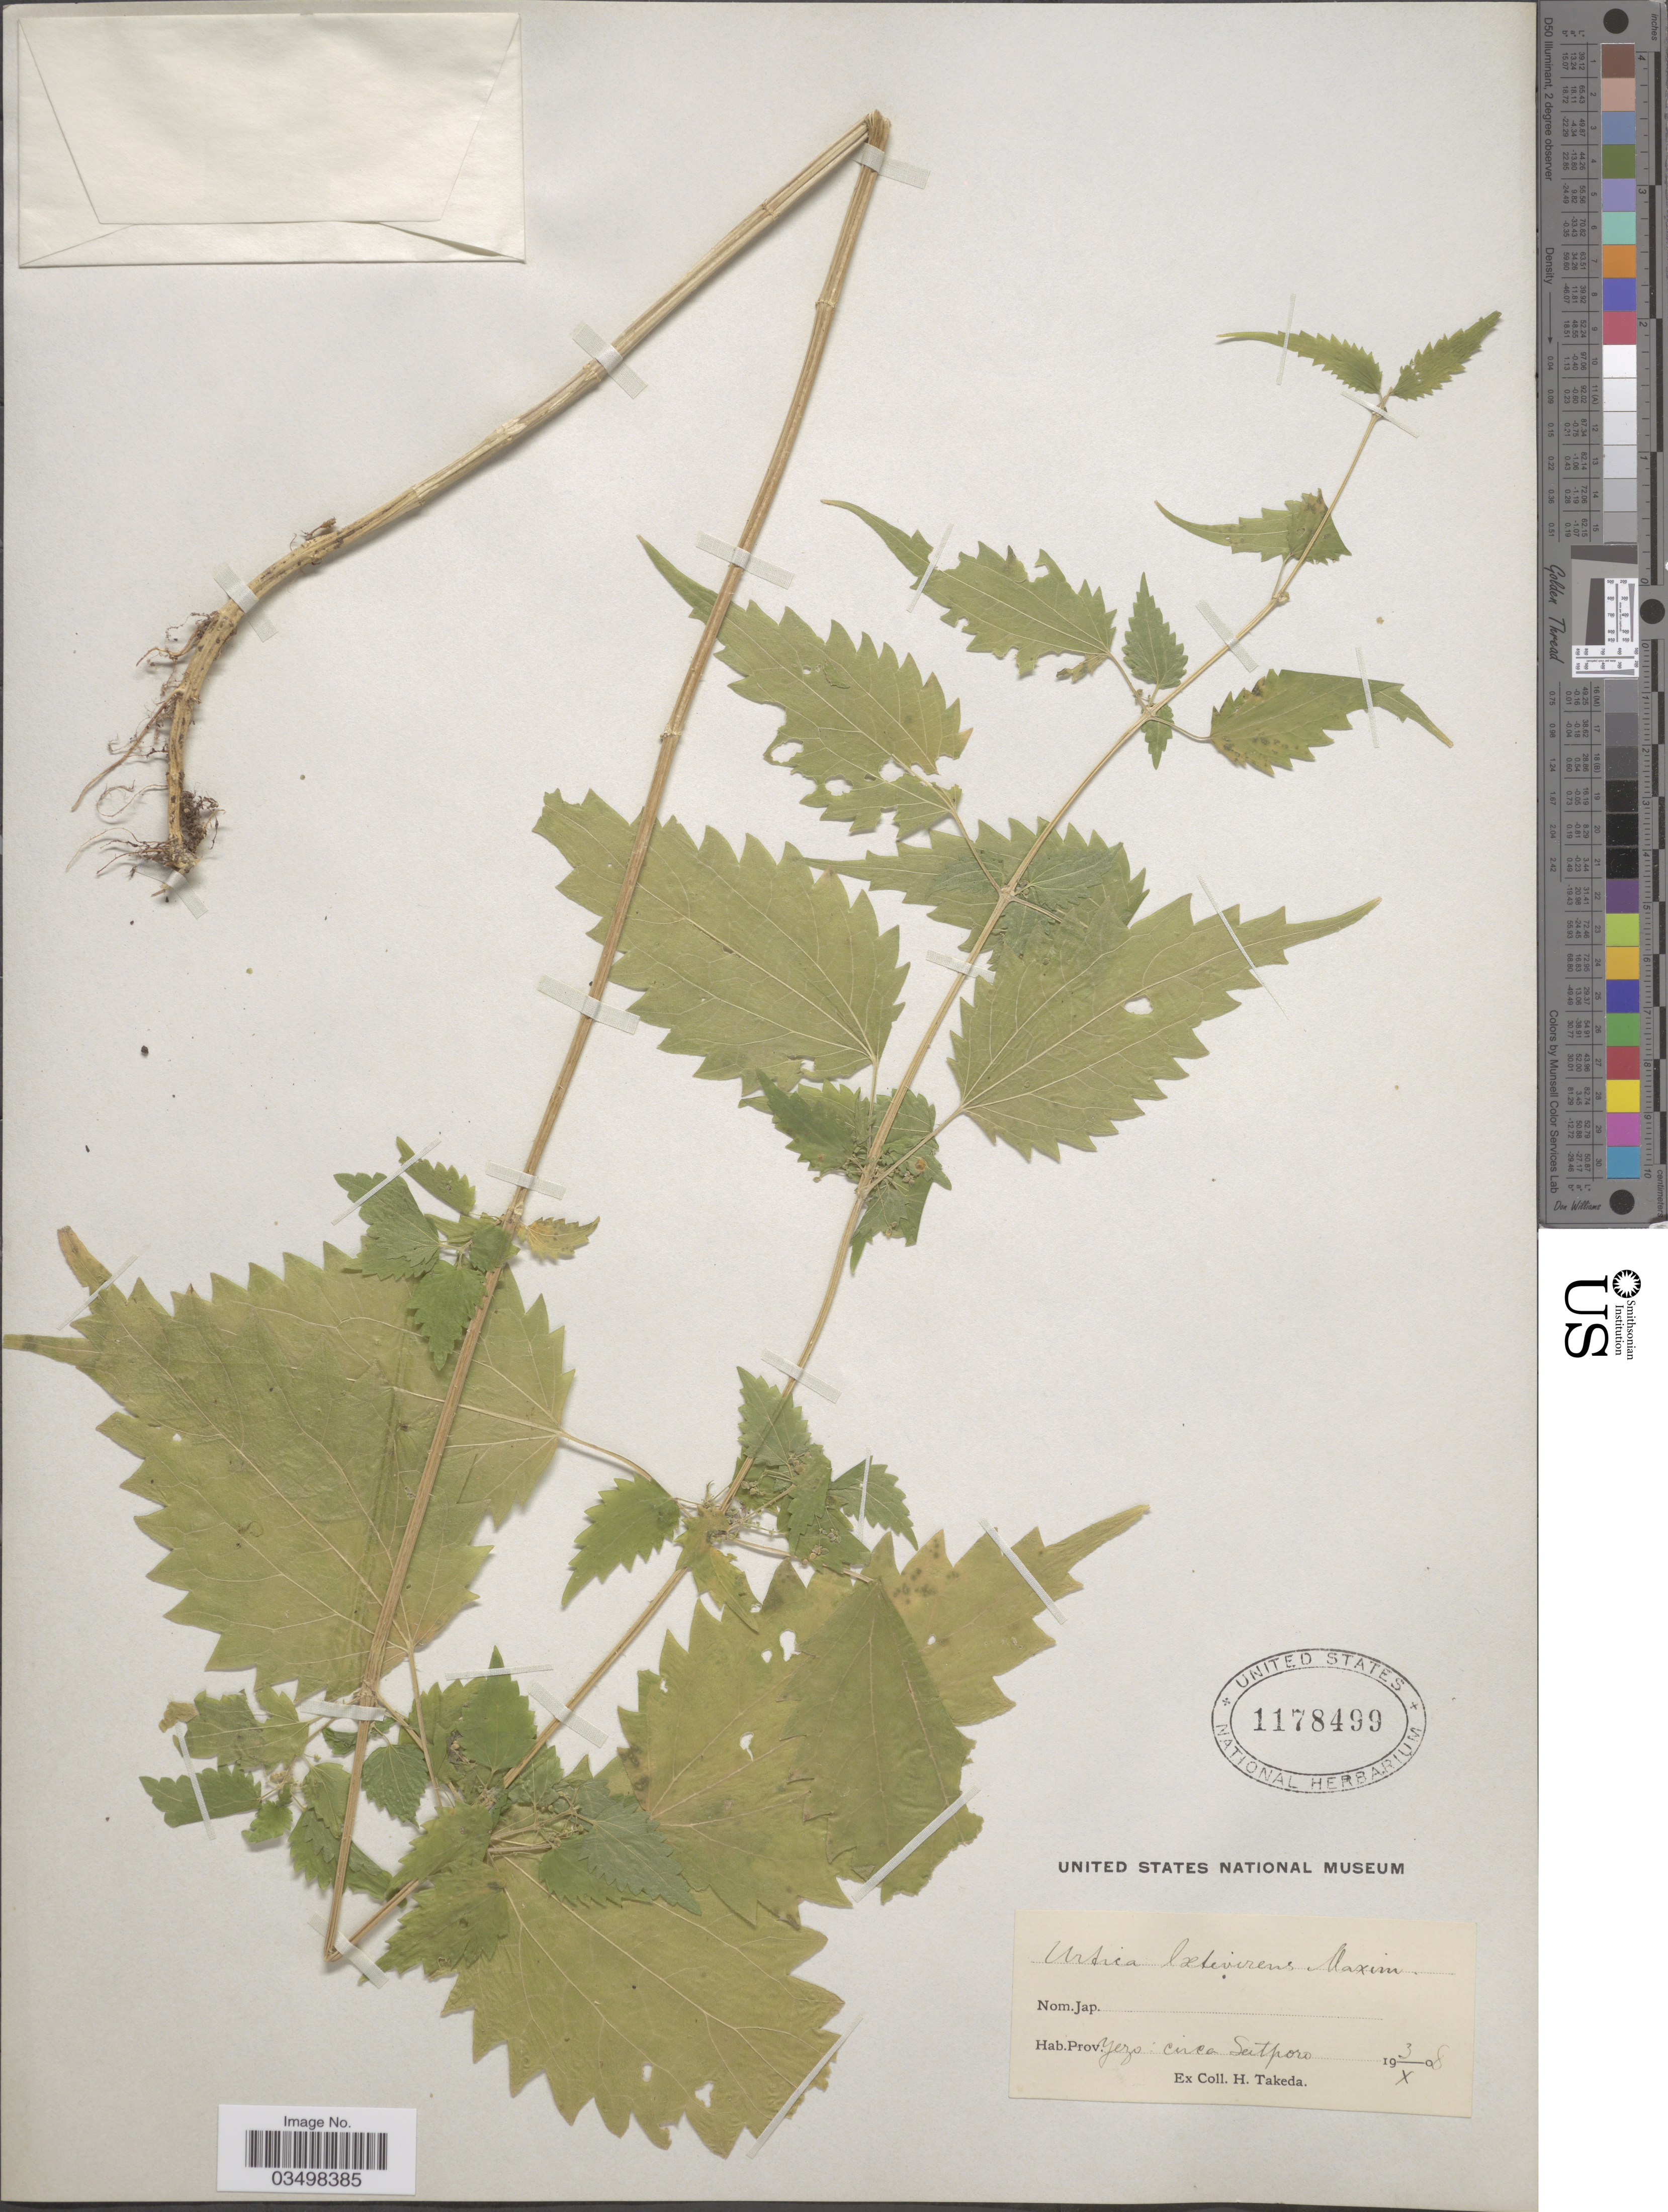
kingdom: Plantae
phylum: Tracheophyta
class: Magnoliopsida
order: Rosales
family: Urticaceae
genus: Urtica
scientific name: Urtica laetevirens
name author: Maxim.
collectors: H. Takeda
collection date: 1938-10-03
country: Japan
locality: Prov. Yezo: circa Satporo.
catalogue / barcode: US 1178499